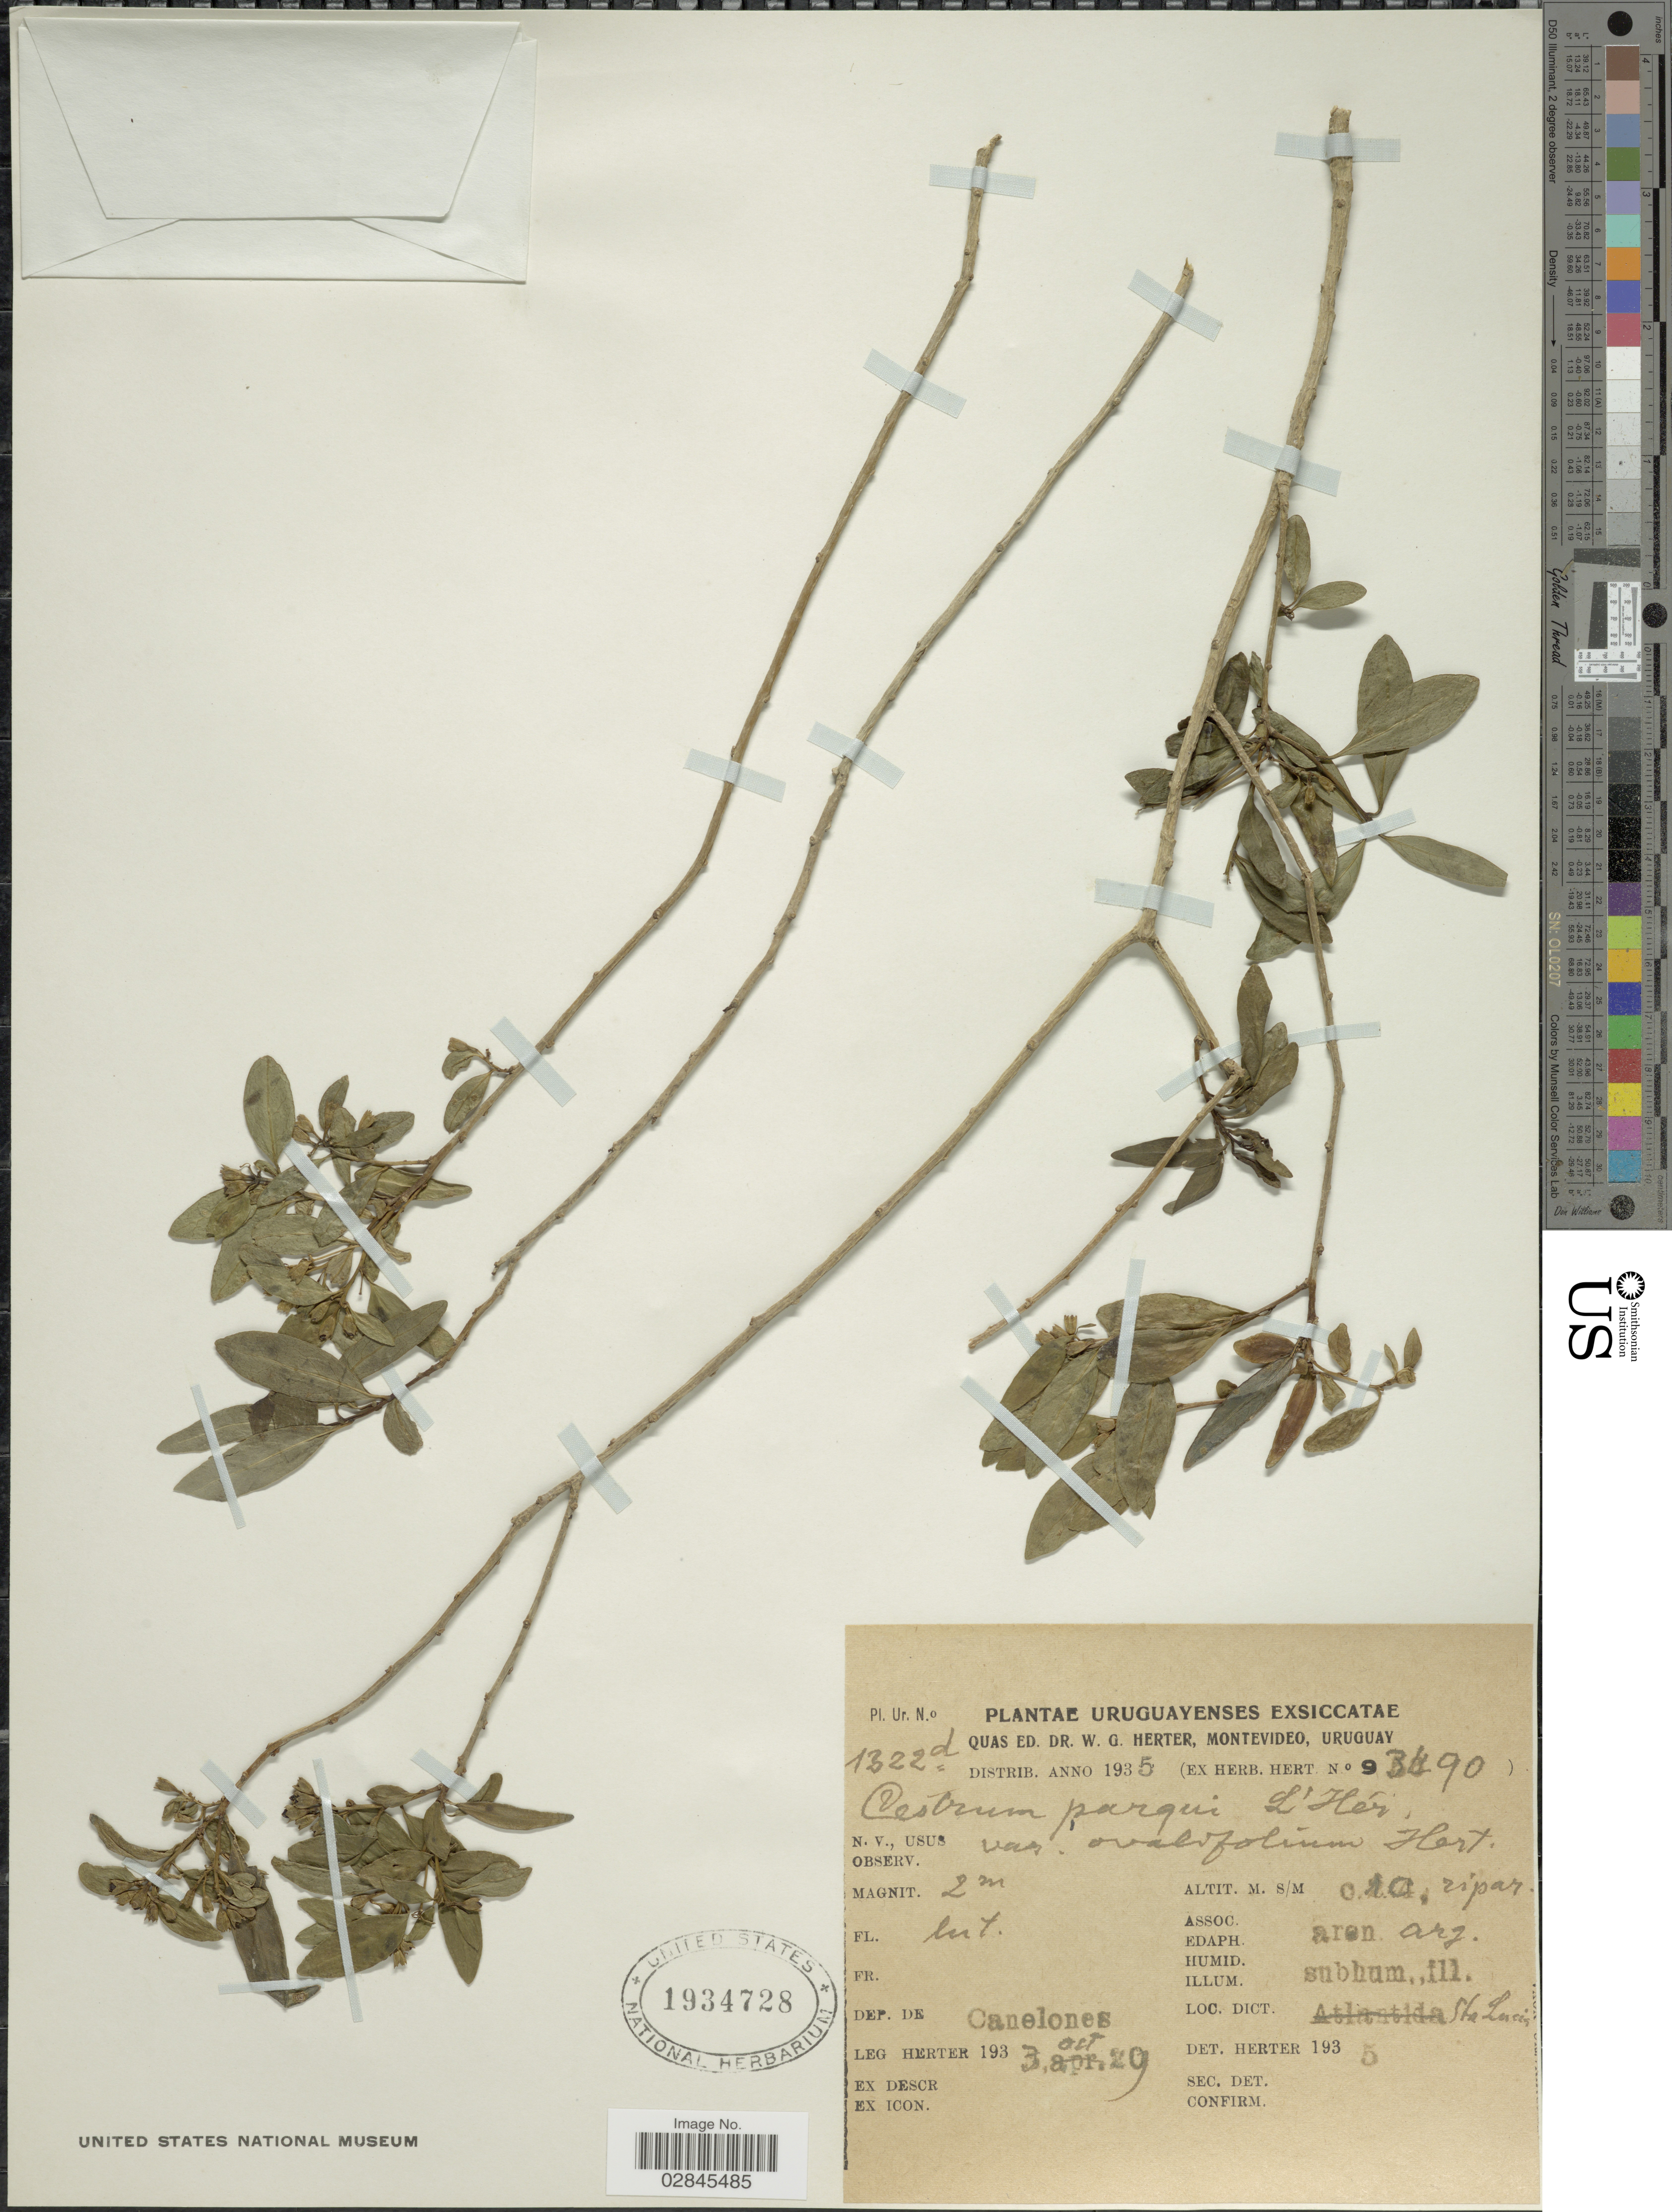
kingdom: Plantae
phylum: Tracheophyta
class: Magnoliopsida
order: Solanales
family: Solanaceae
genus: Cestrum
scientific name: Cestrum parqui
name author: L'Hér.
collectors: W. G. Herter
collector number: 1322d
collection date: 1933-10-29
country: Uruguay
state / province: Canelones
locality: Dep. de Canelones, Sta. Lucia.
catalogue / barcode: US 1934728